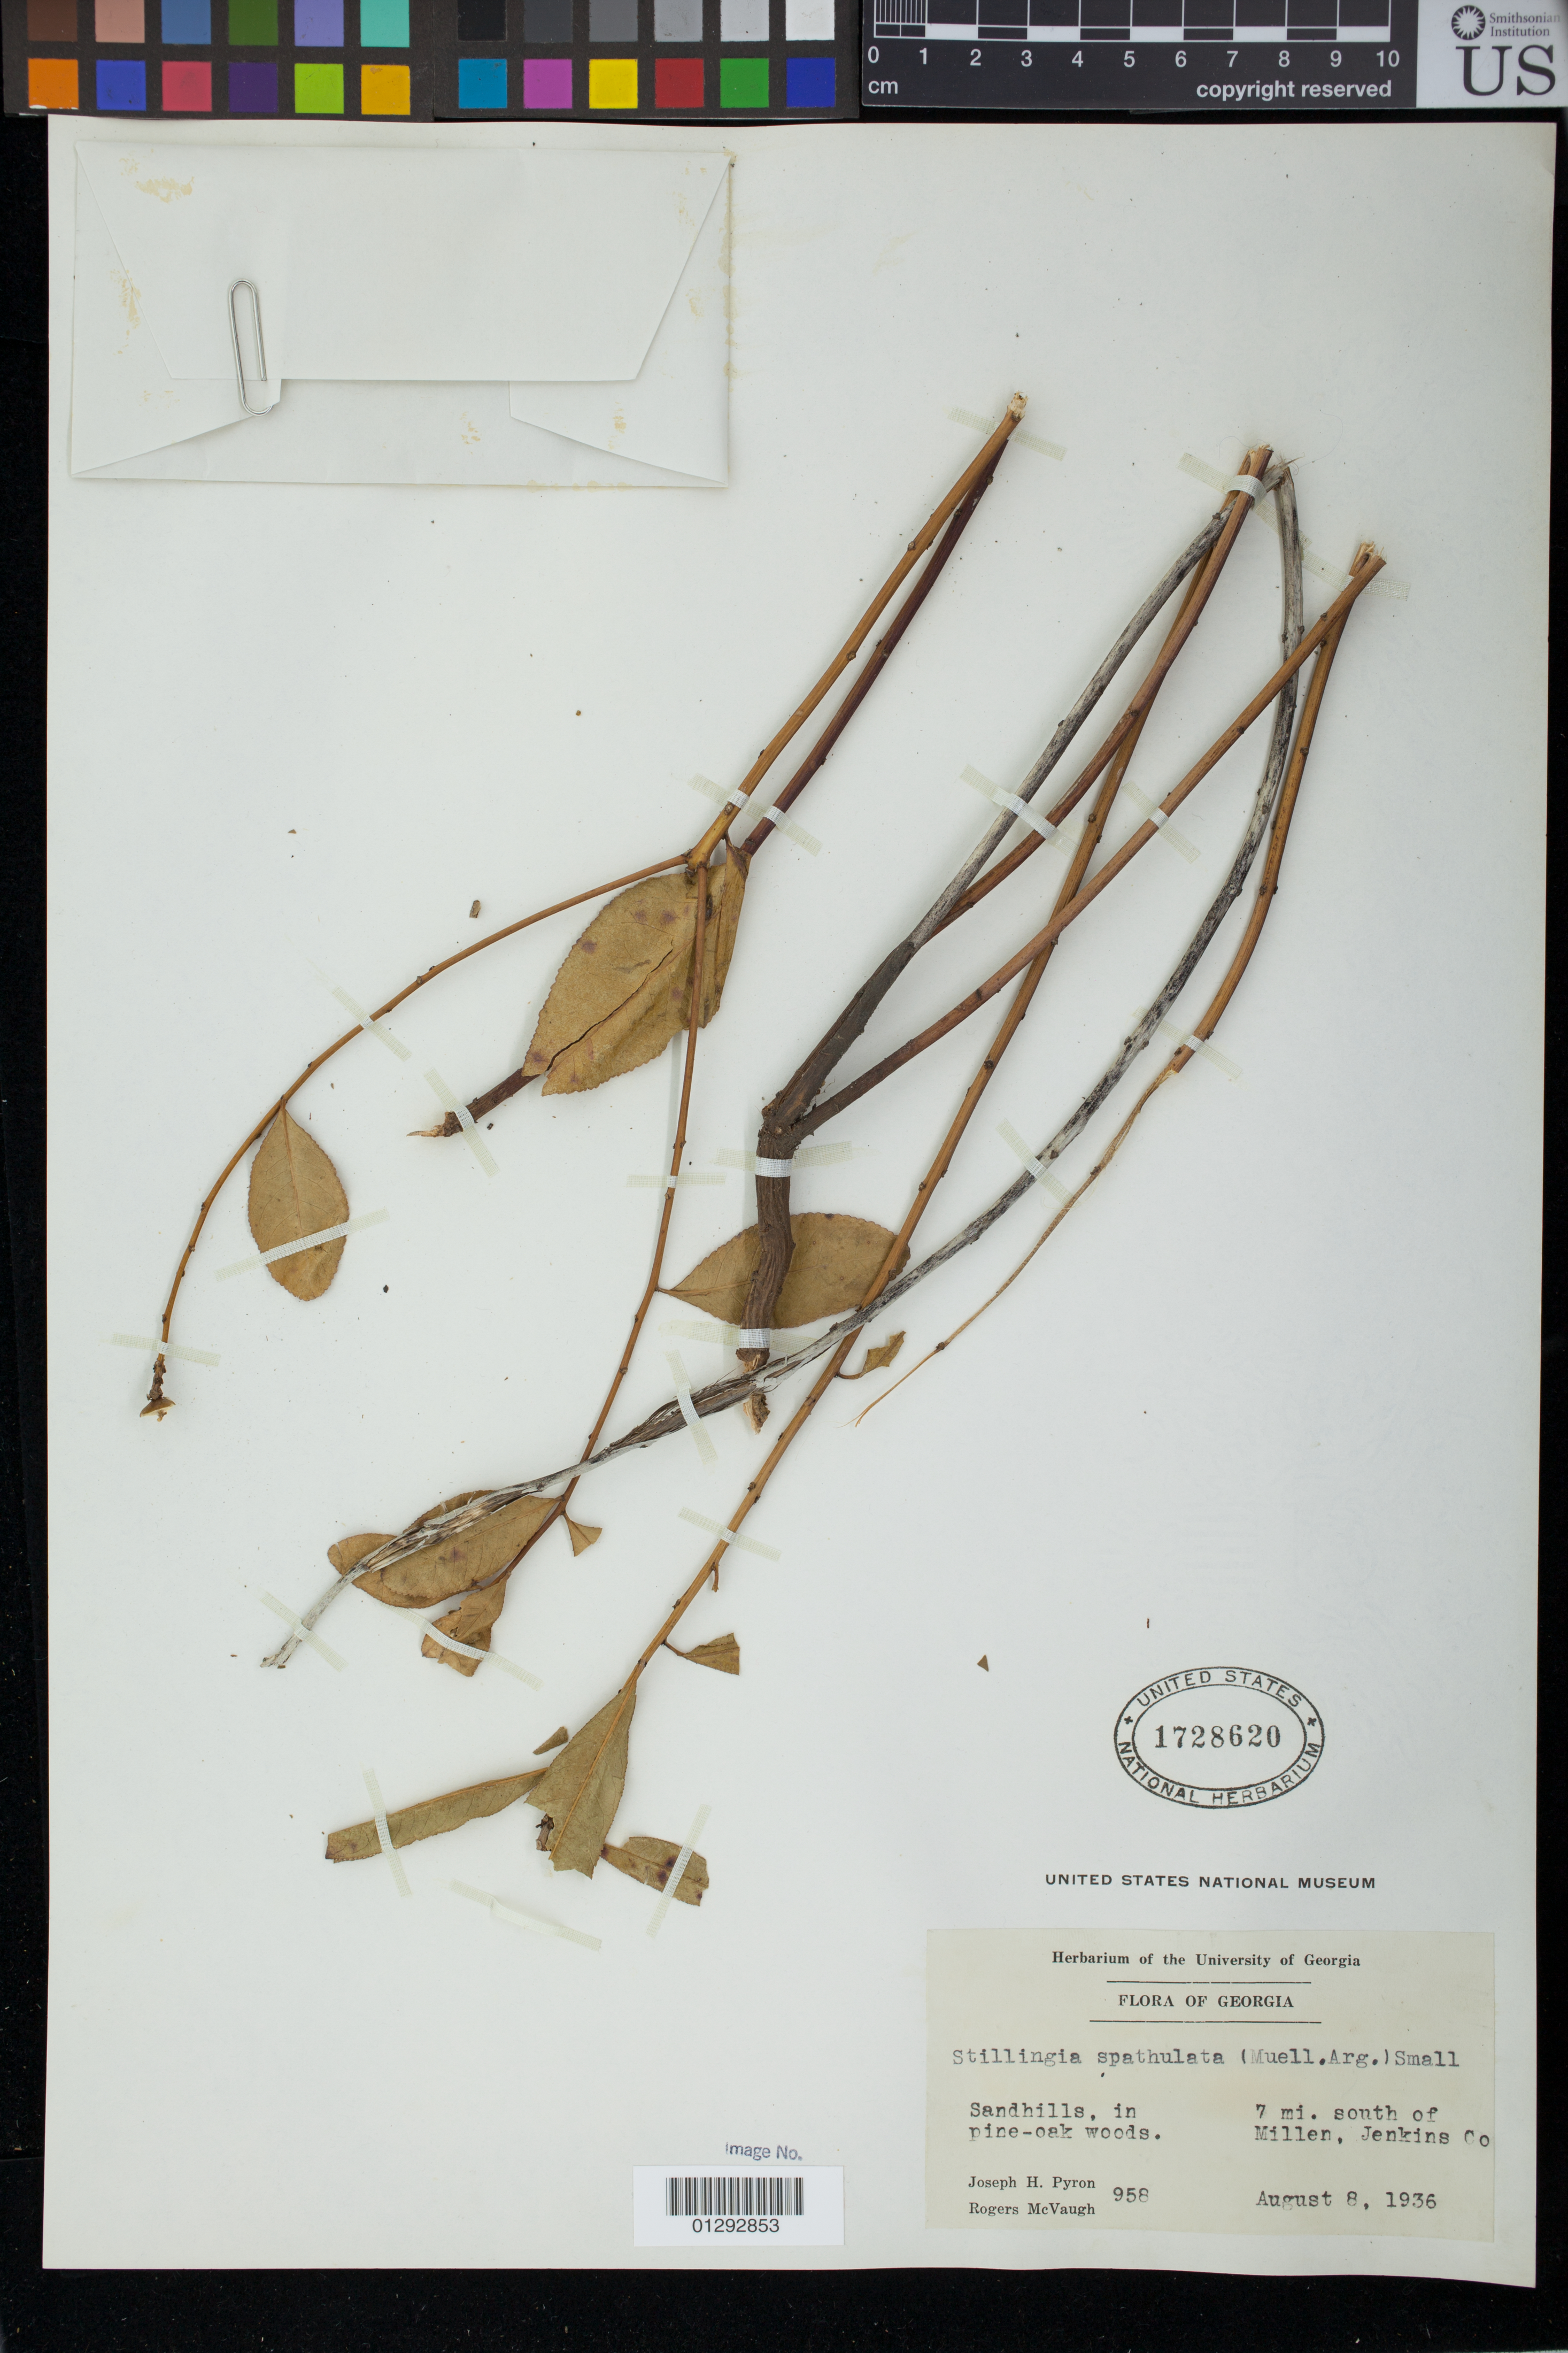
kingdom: Plantae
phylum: Tracheophyta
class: Magnoliopsida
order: Malpighiales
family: Euphorbiaceae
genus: Stillingia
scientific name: Stillingia sylvatica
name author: L.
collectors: J. H. Pyron & R. McVaugh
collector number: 958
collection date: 1936-08-08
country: United States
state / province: Georgia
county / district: Jenkins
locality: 7 mi. south of Millen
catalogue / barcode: US 1728620